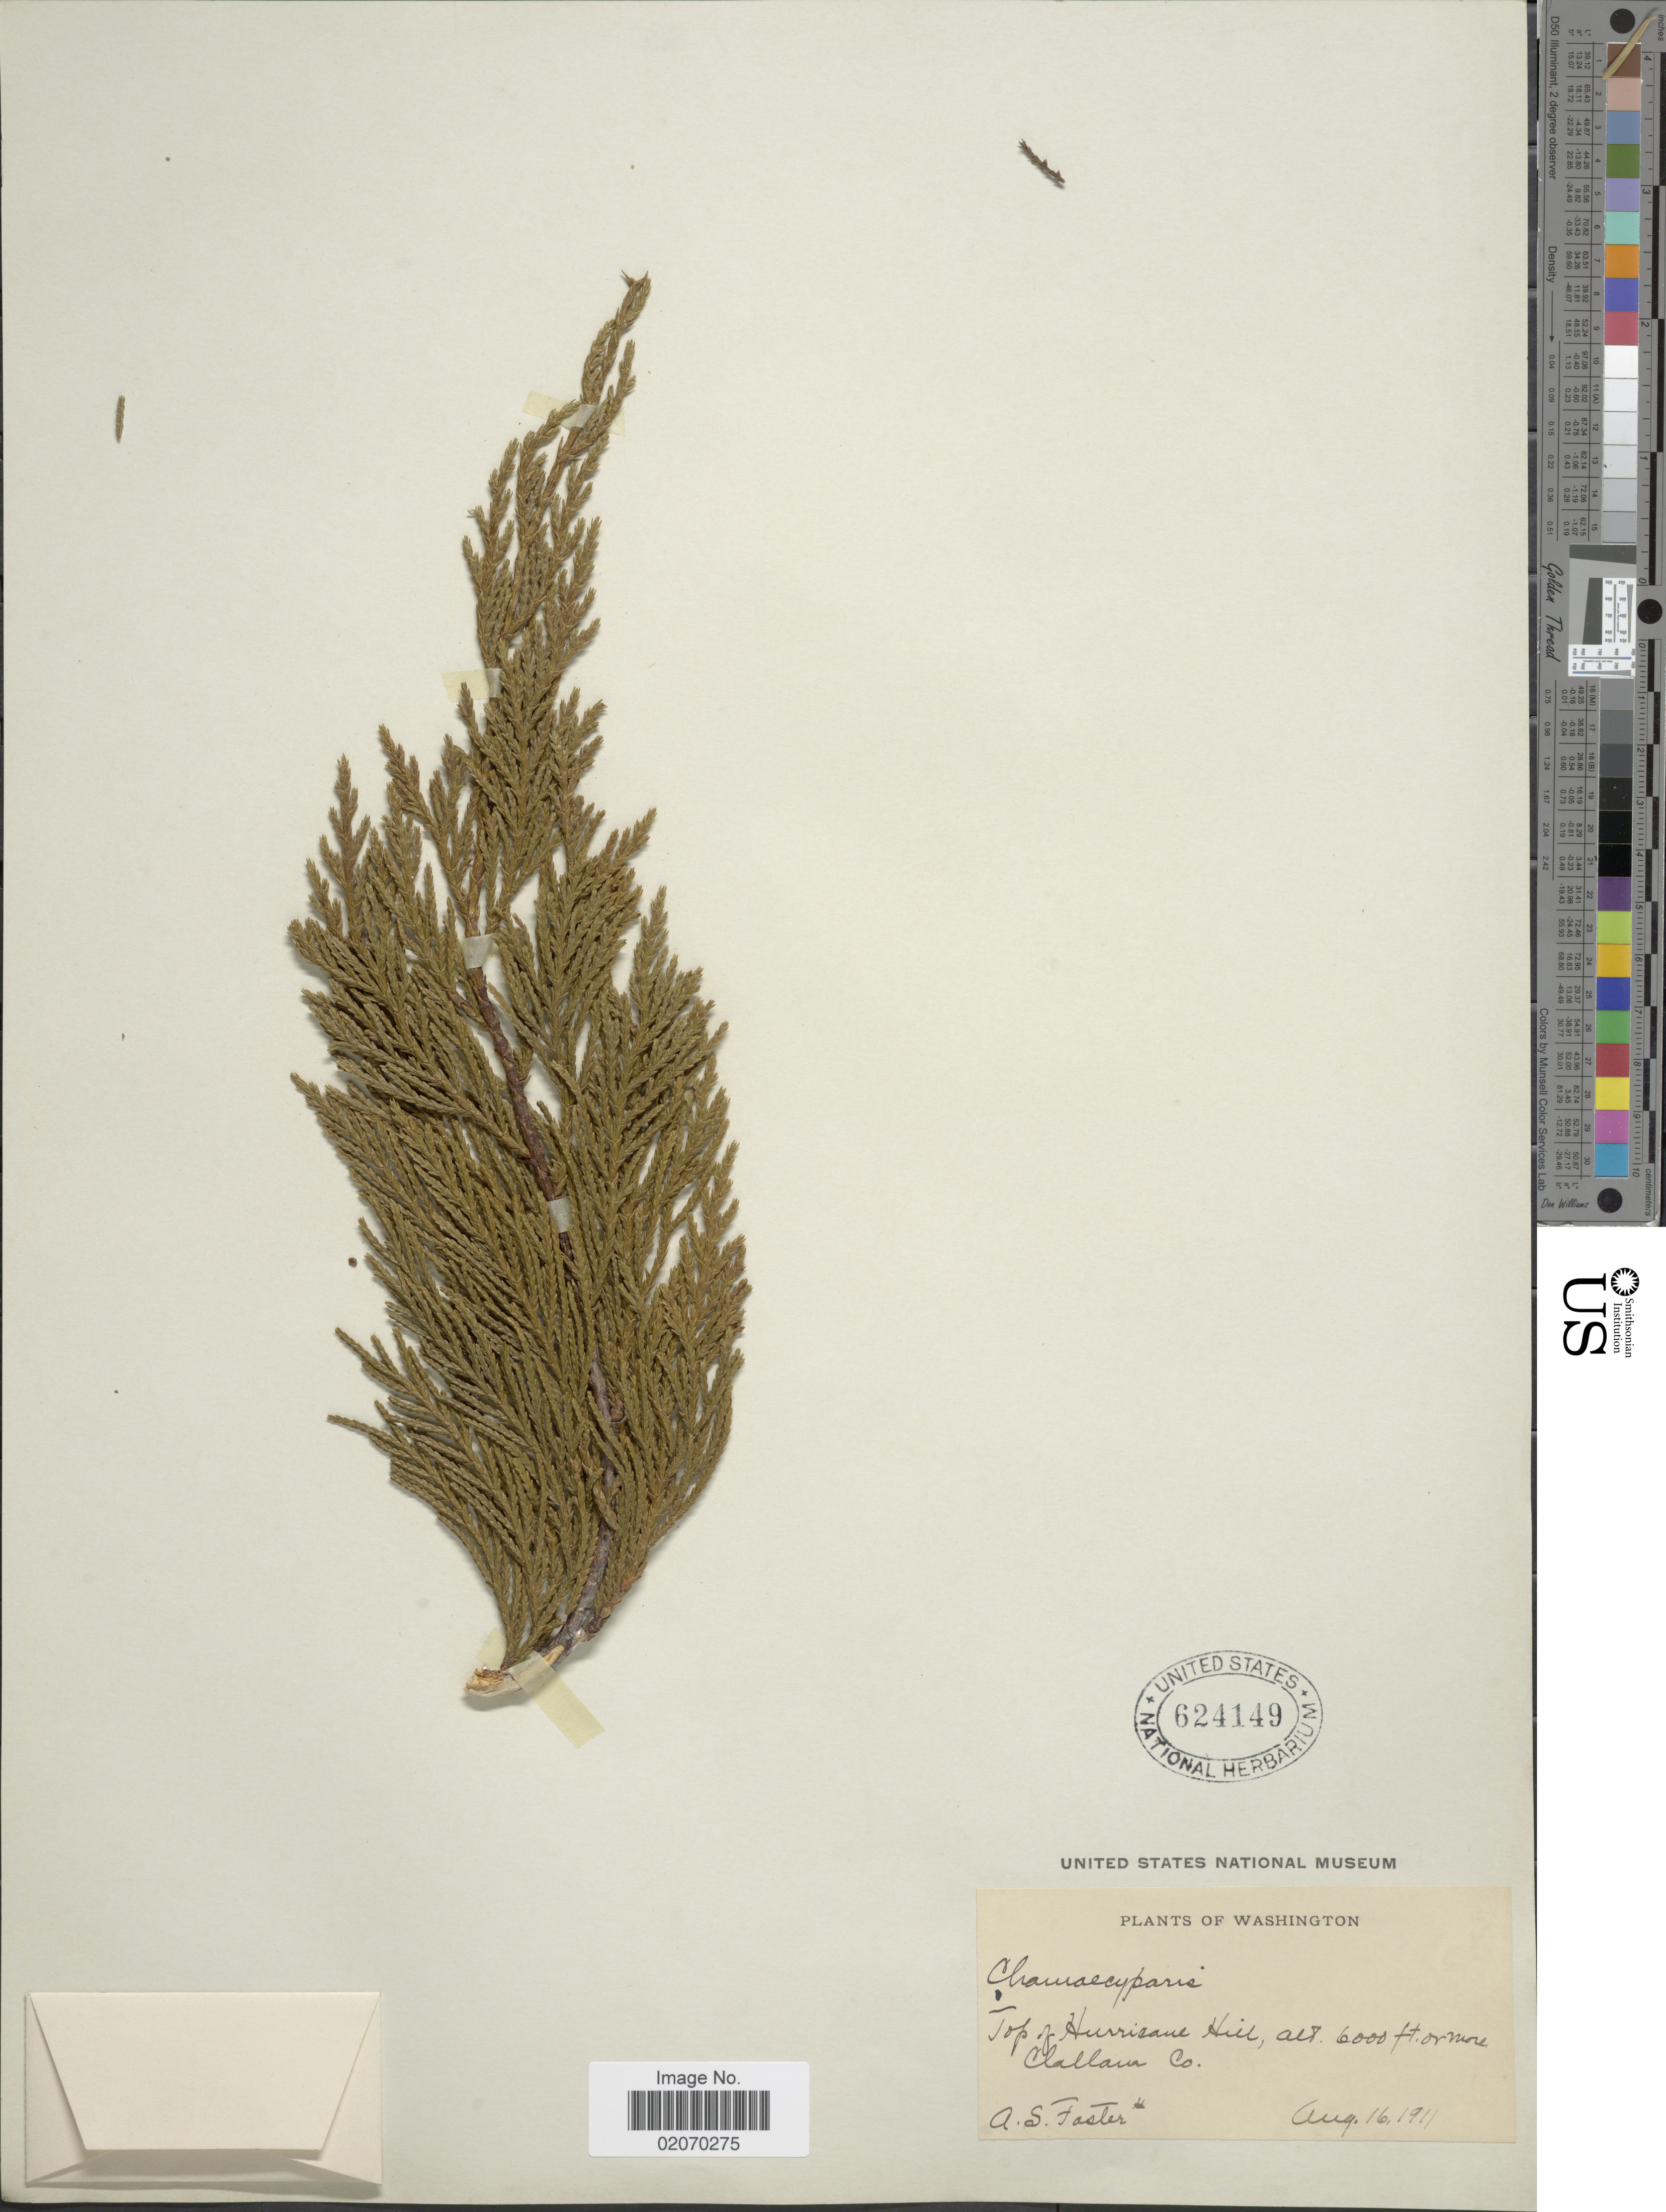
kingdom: Plantae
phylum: Tracheophyta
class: Pinopsida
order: Pinales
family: Cupressaceae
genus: Chamaecyparis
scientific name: Chamaecyparis nootkatensis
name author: (D. Don) Spach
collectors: A. S. Foster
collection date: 1911-08-16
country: United States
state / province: Washington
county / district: Clallam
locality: Top of Hurricane Hill, Clallam Co.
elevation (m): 1829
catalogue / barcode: US 624149